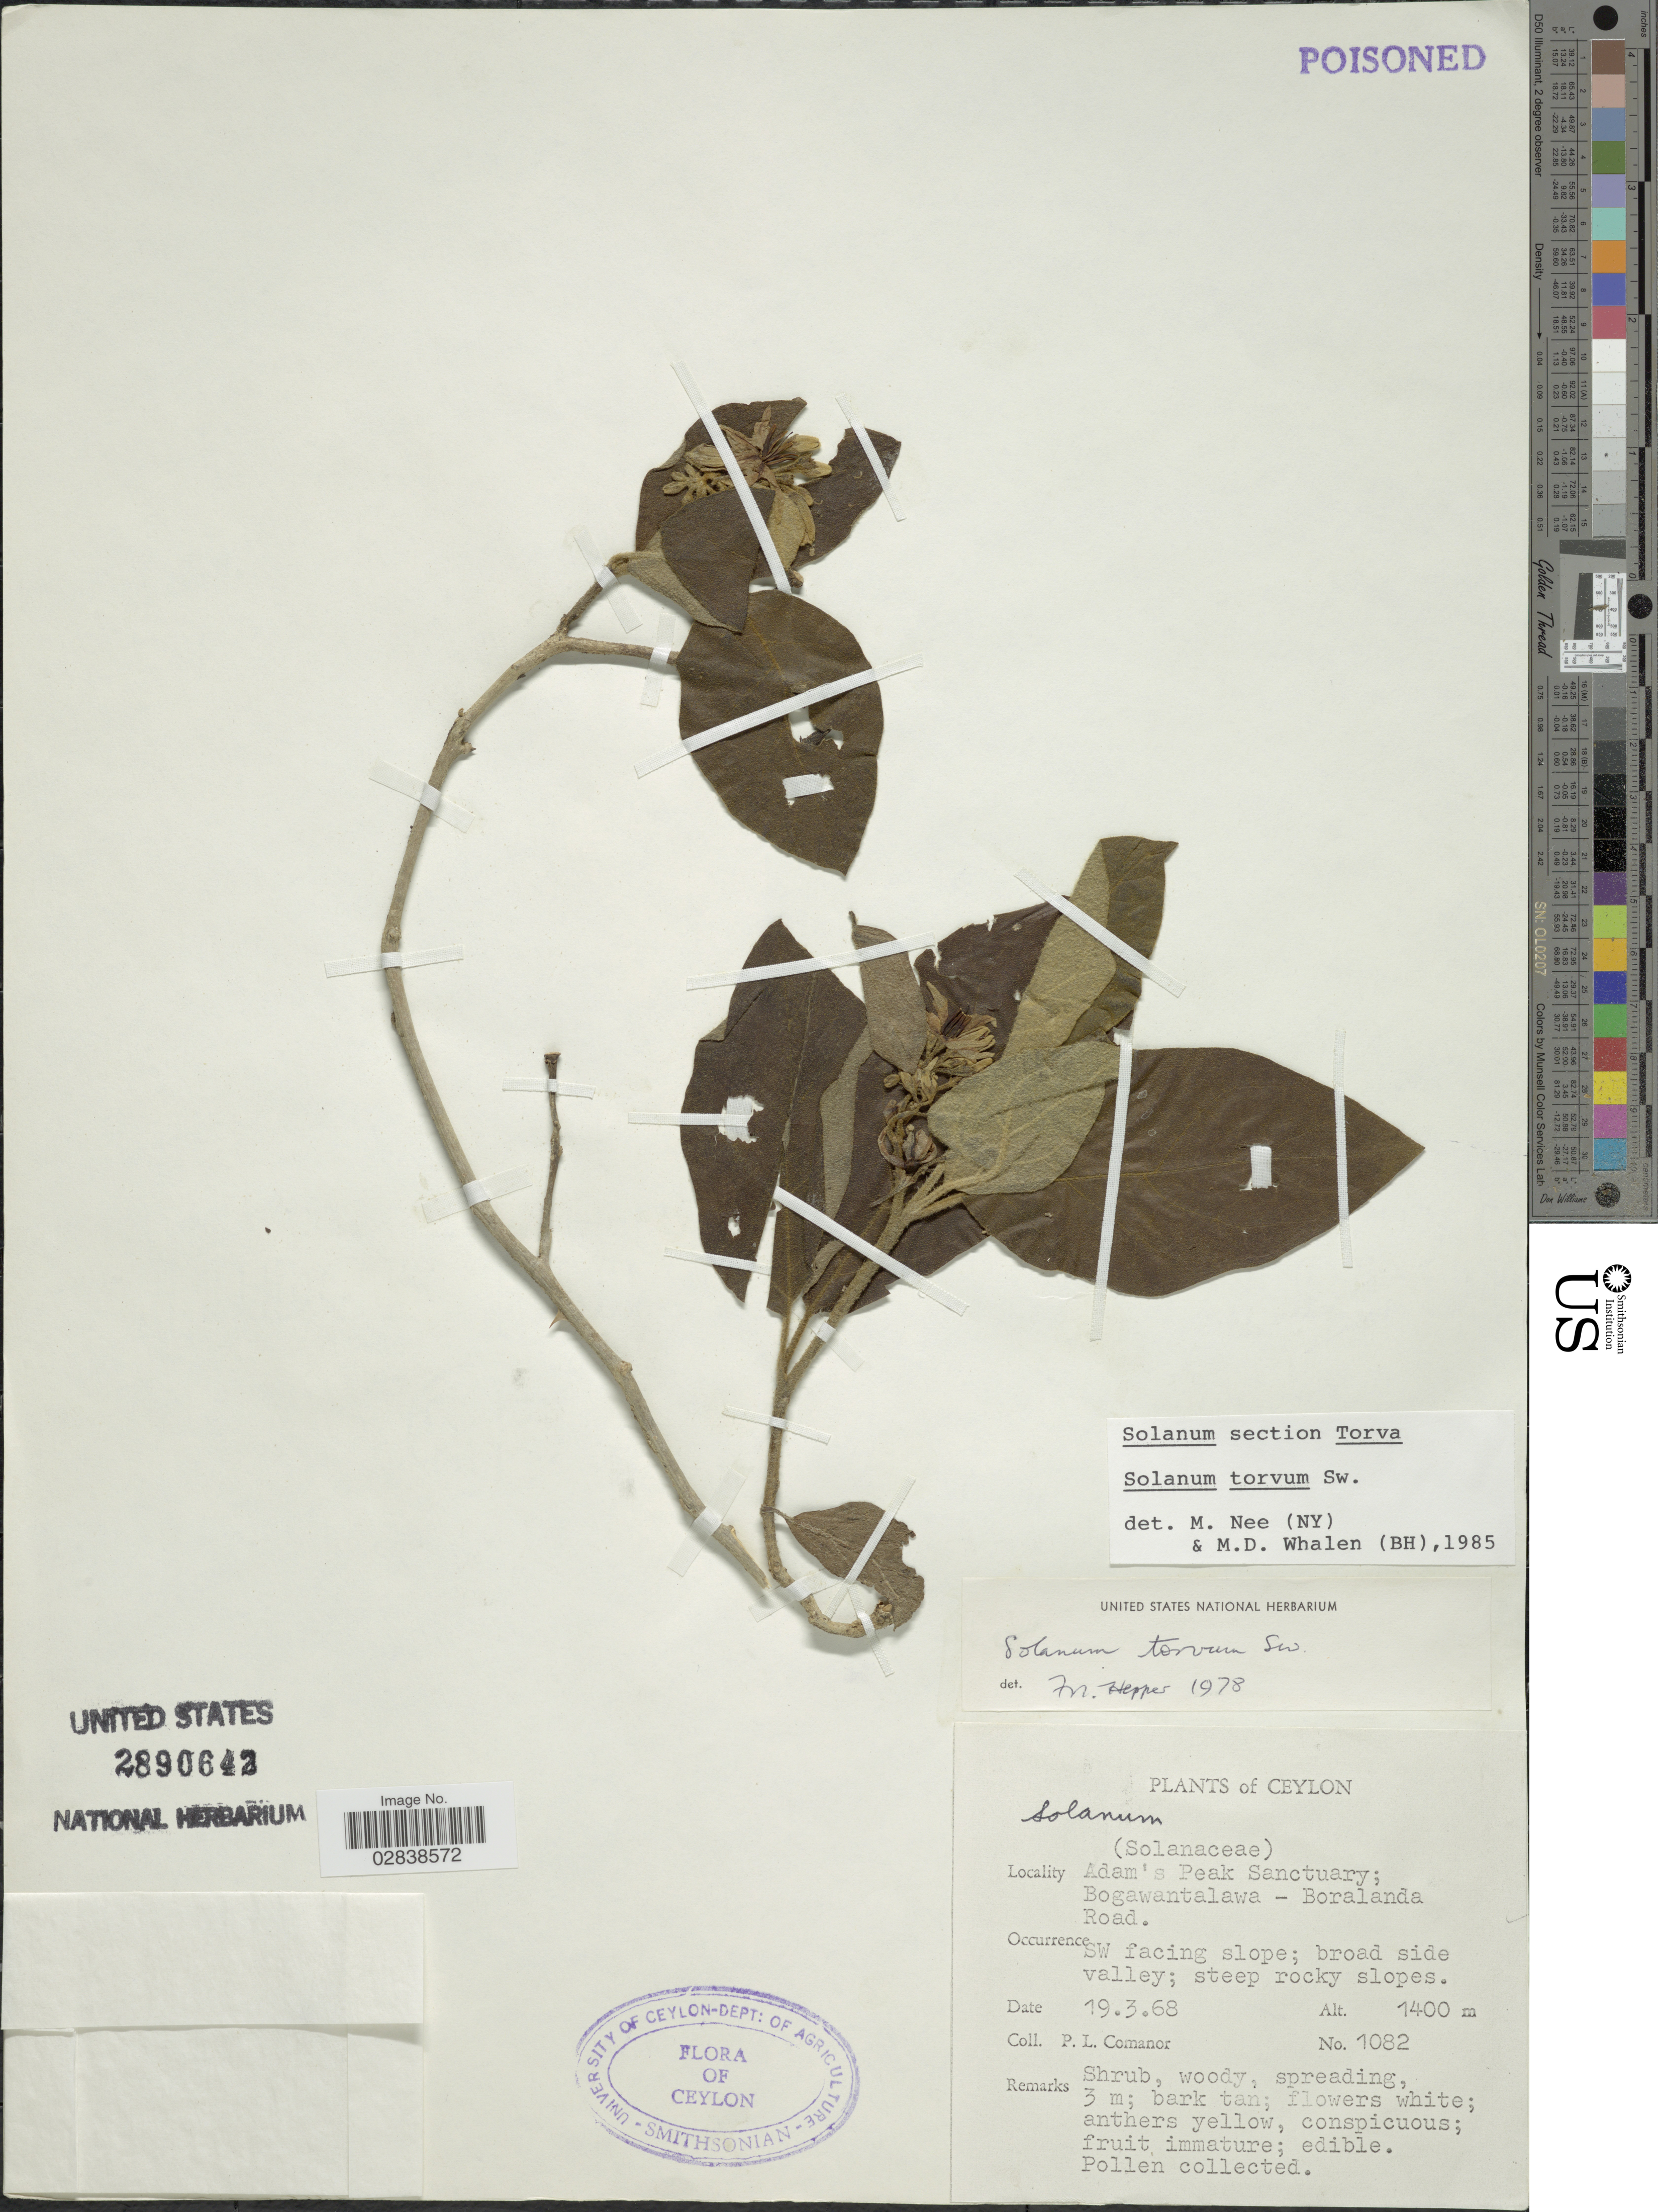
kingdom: Plantae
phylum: Tracheophyta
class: Magnoliopsida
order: Solanales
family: Solanaceae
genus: Solanum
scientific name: Solanum torvum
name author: Sw.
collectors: P. Comanor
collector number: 1082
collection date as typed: Transcribed d/m/y: 19/3/68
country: Sri Lanka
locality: Ceylon, Adam's Peak Sanctuary; Bogawantalawa - Boralanda Road, SW facing slope; broad side valley.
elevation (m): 1400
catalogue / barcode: US 2890642